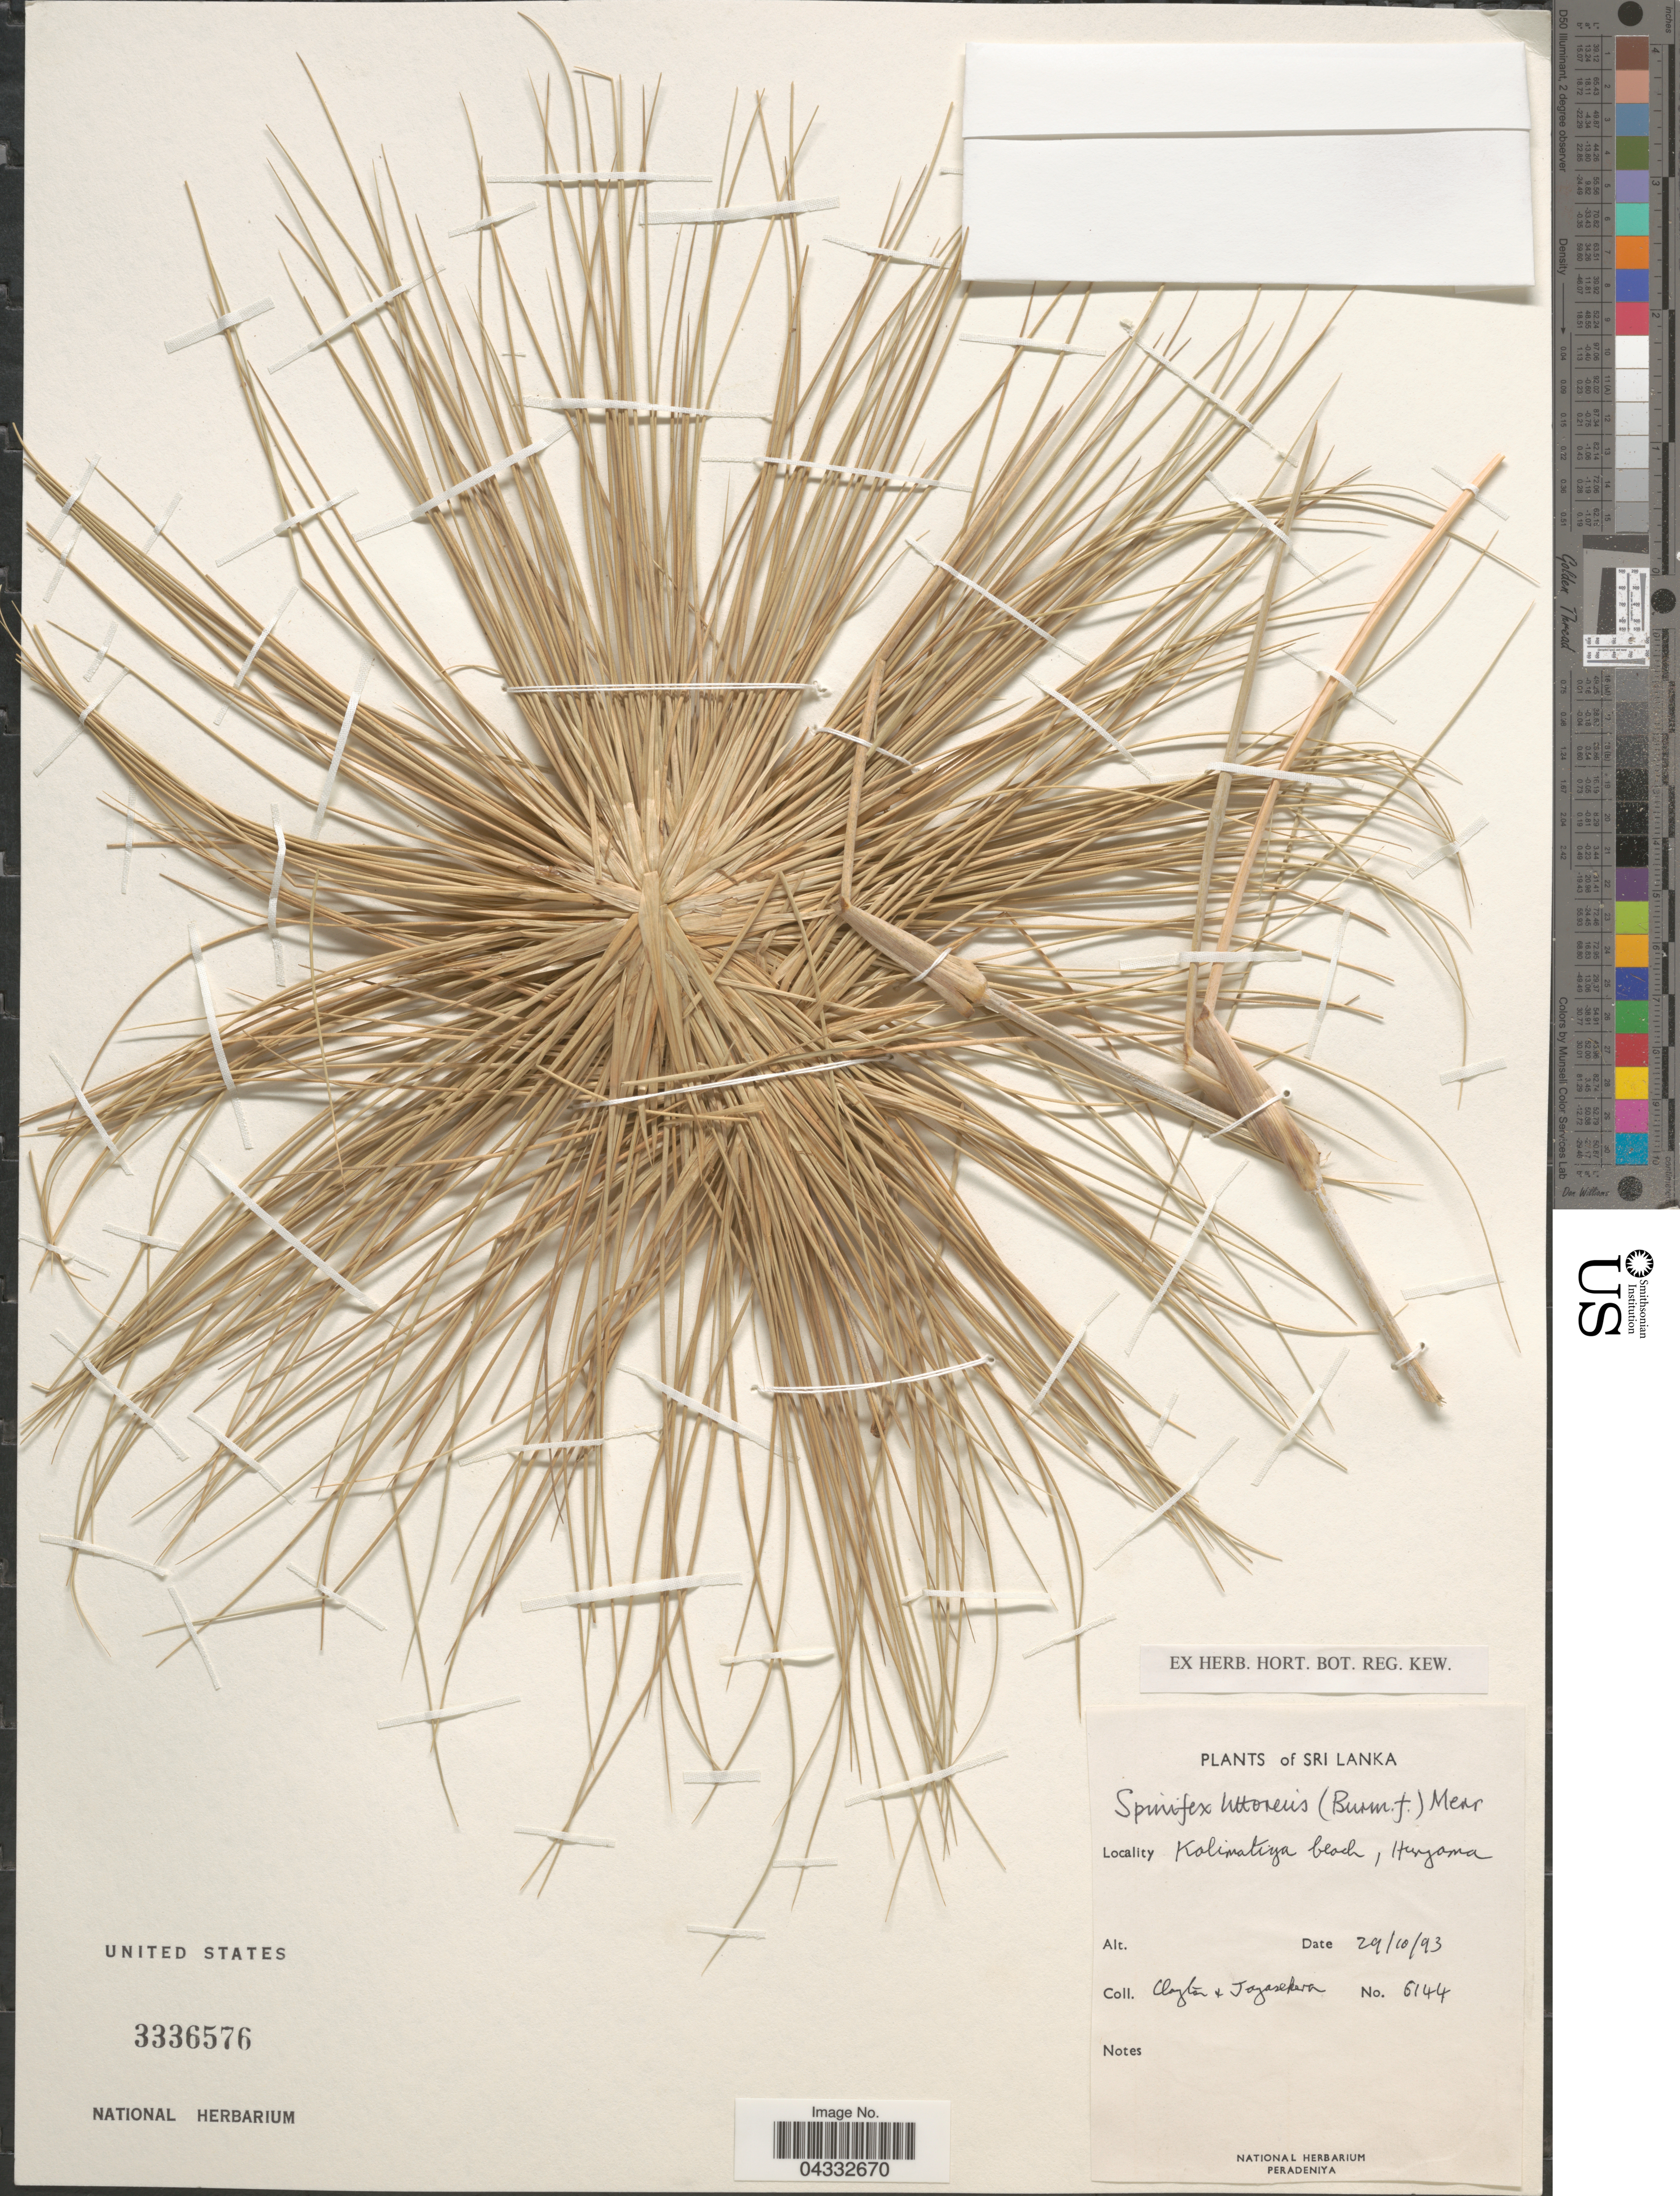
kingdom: Plantae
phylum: Tracheophyta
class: Liliopsida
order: Poales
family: Poaceae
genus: Spinifex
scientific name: Spinifex littoreus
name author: (Burm. f.) Merr.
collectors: Clayton & -. Jayasekera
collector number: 6144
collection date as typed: Transcribed d/m/y: 29/10/93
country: Sri Lanka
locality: Kalimatiya beach, Hungama.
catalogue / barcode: US 3336576